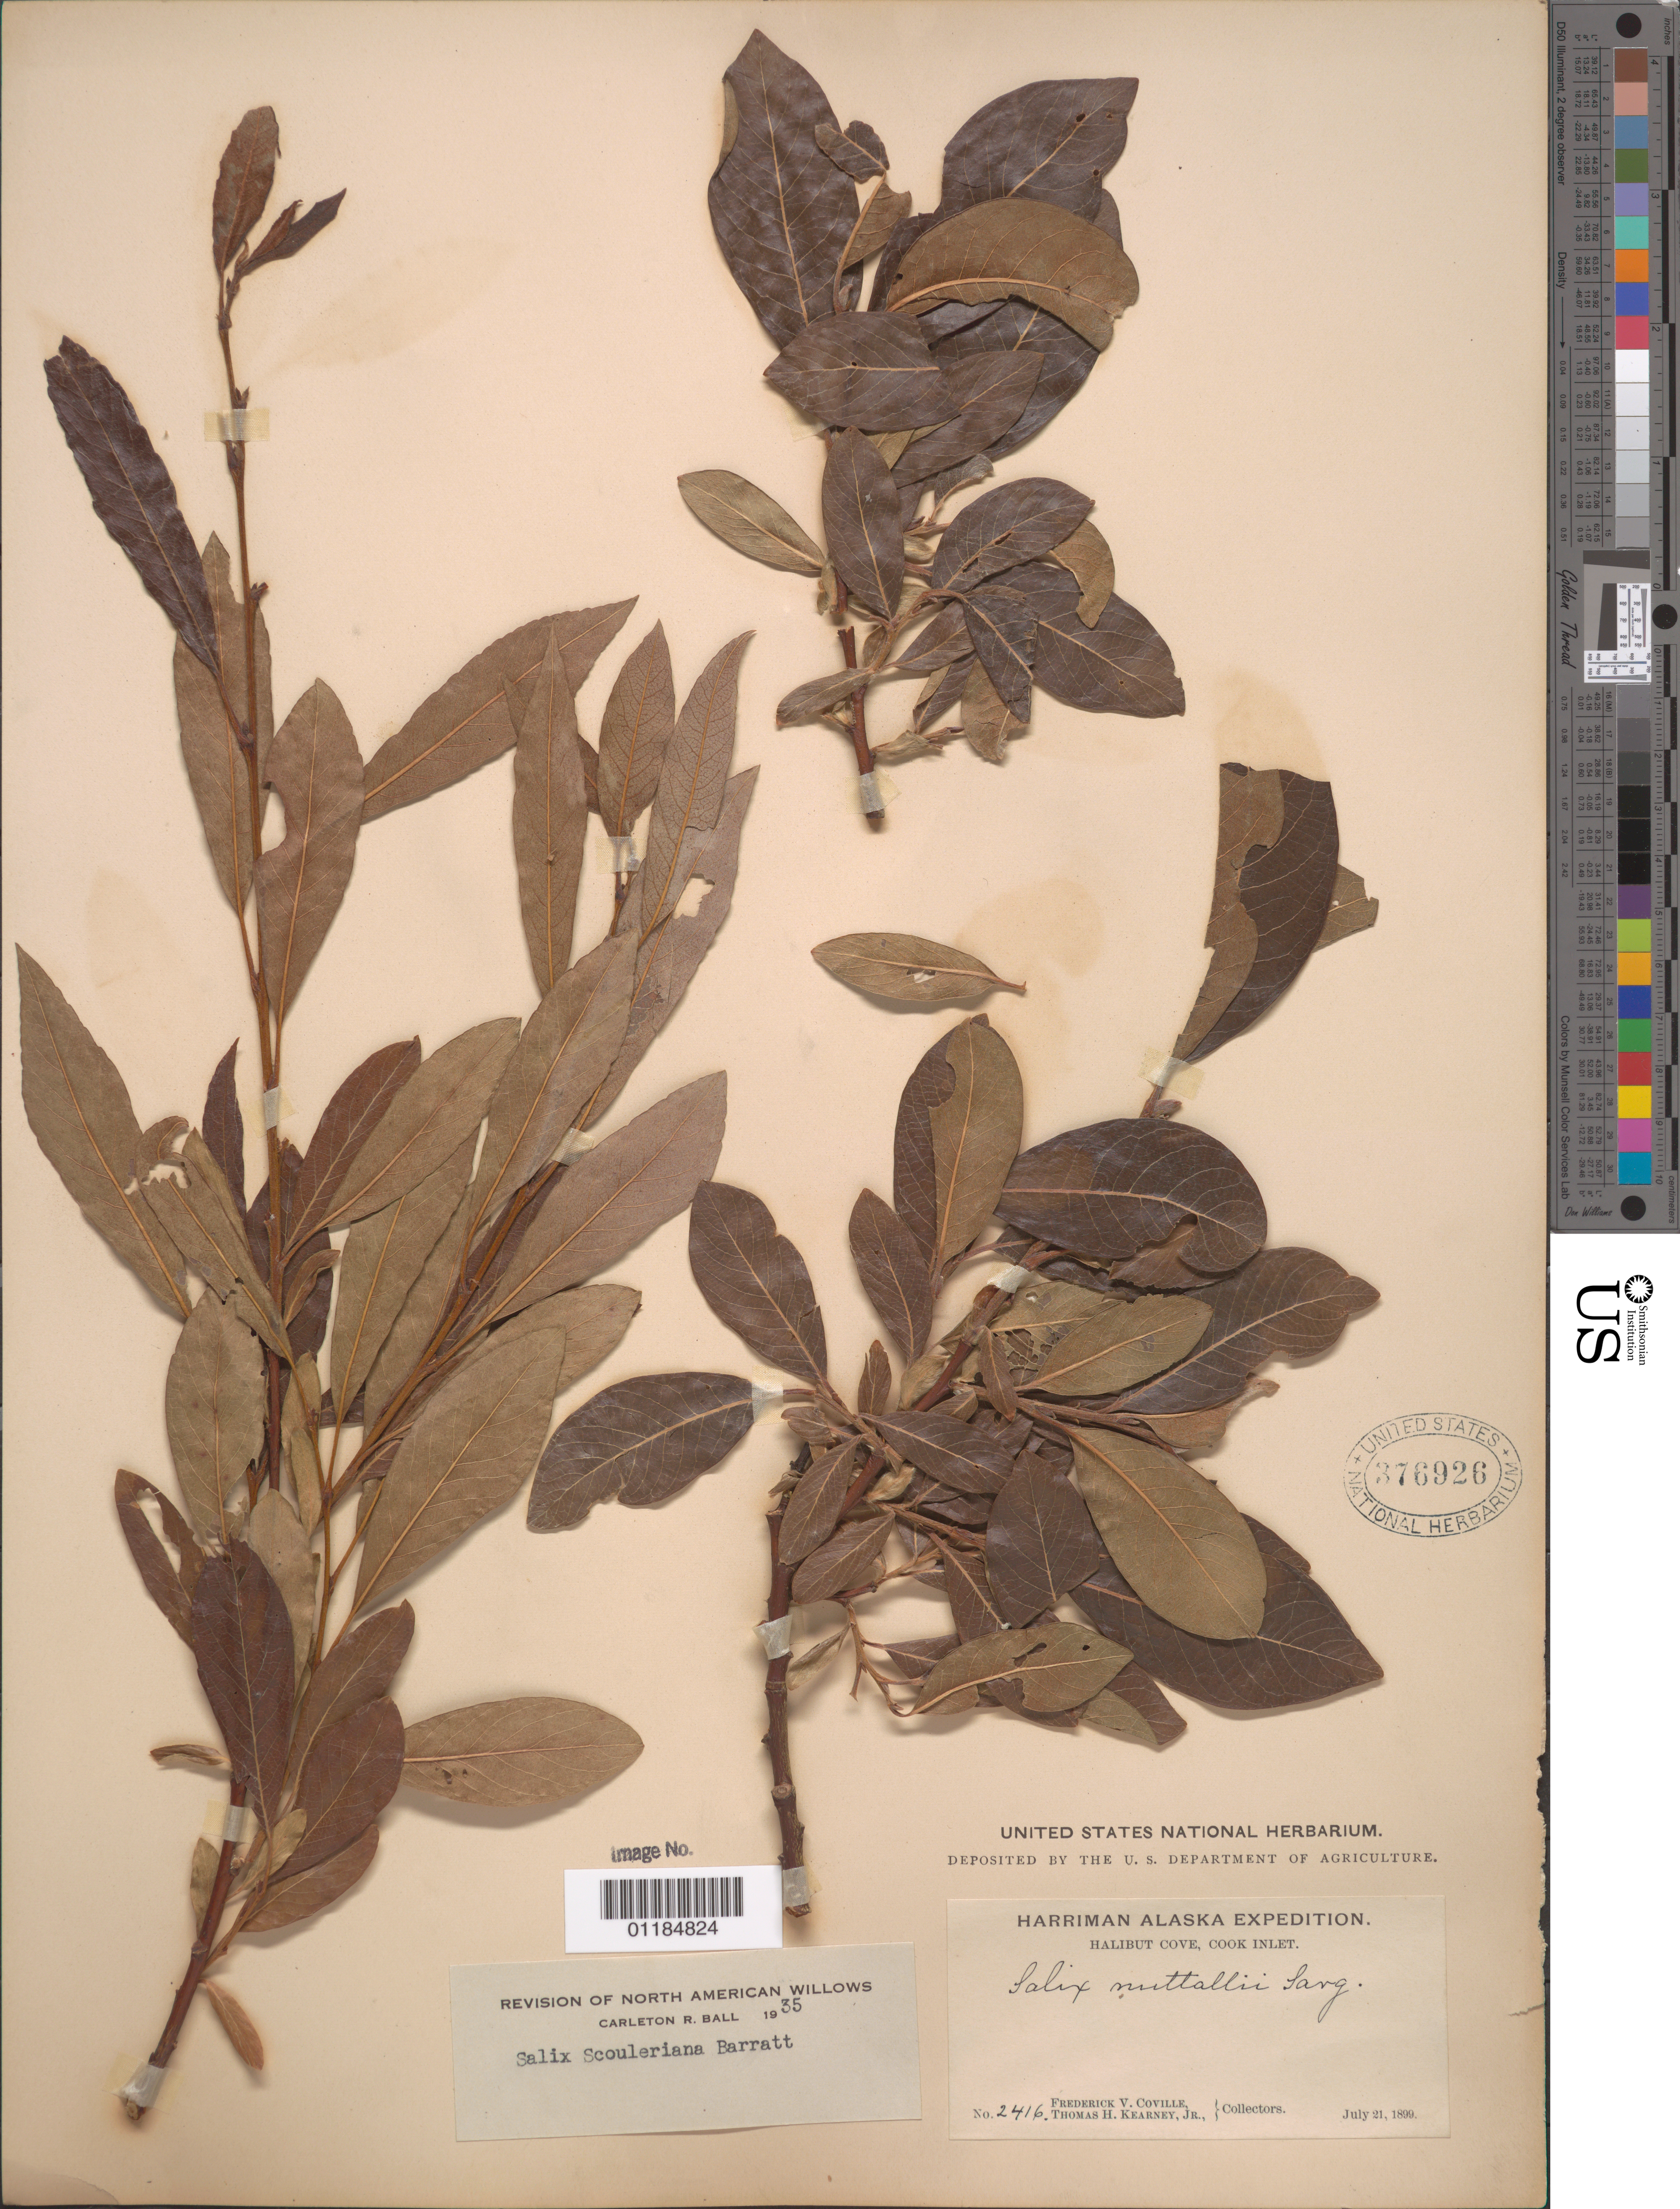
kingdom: Plantae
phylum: Tracheophyta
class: Magnoliopsida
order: Malpighiales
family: Salicaceae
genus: Salix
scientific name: Salix scouleriana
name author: Barratt ex Hook.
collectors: F. V. Coville & T. H. Kearney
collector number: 2416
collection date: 1899-07-21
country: United States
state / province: Alaska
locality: Halibut Cove, Cook Inlet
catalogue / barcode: US 376926